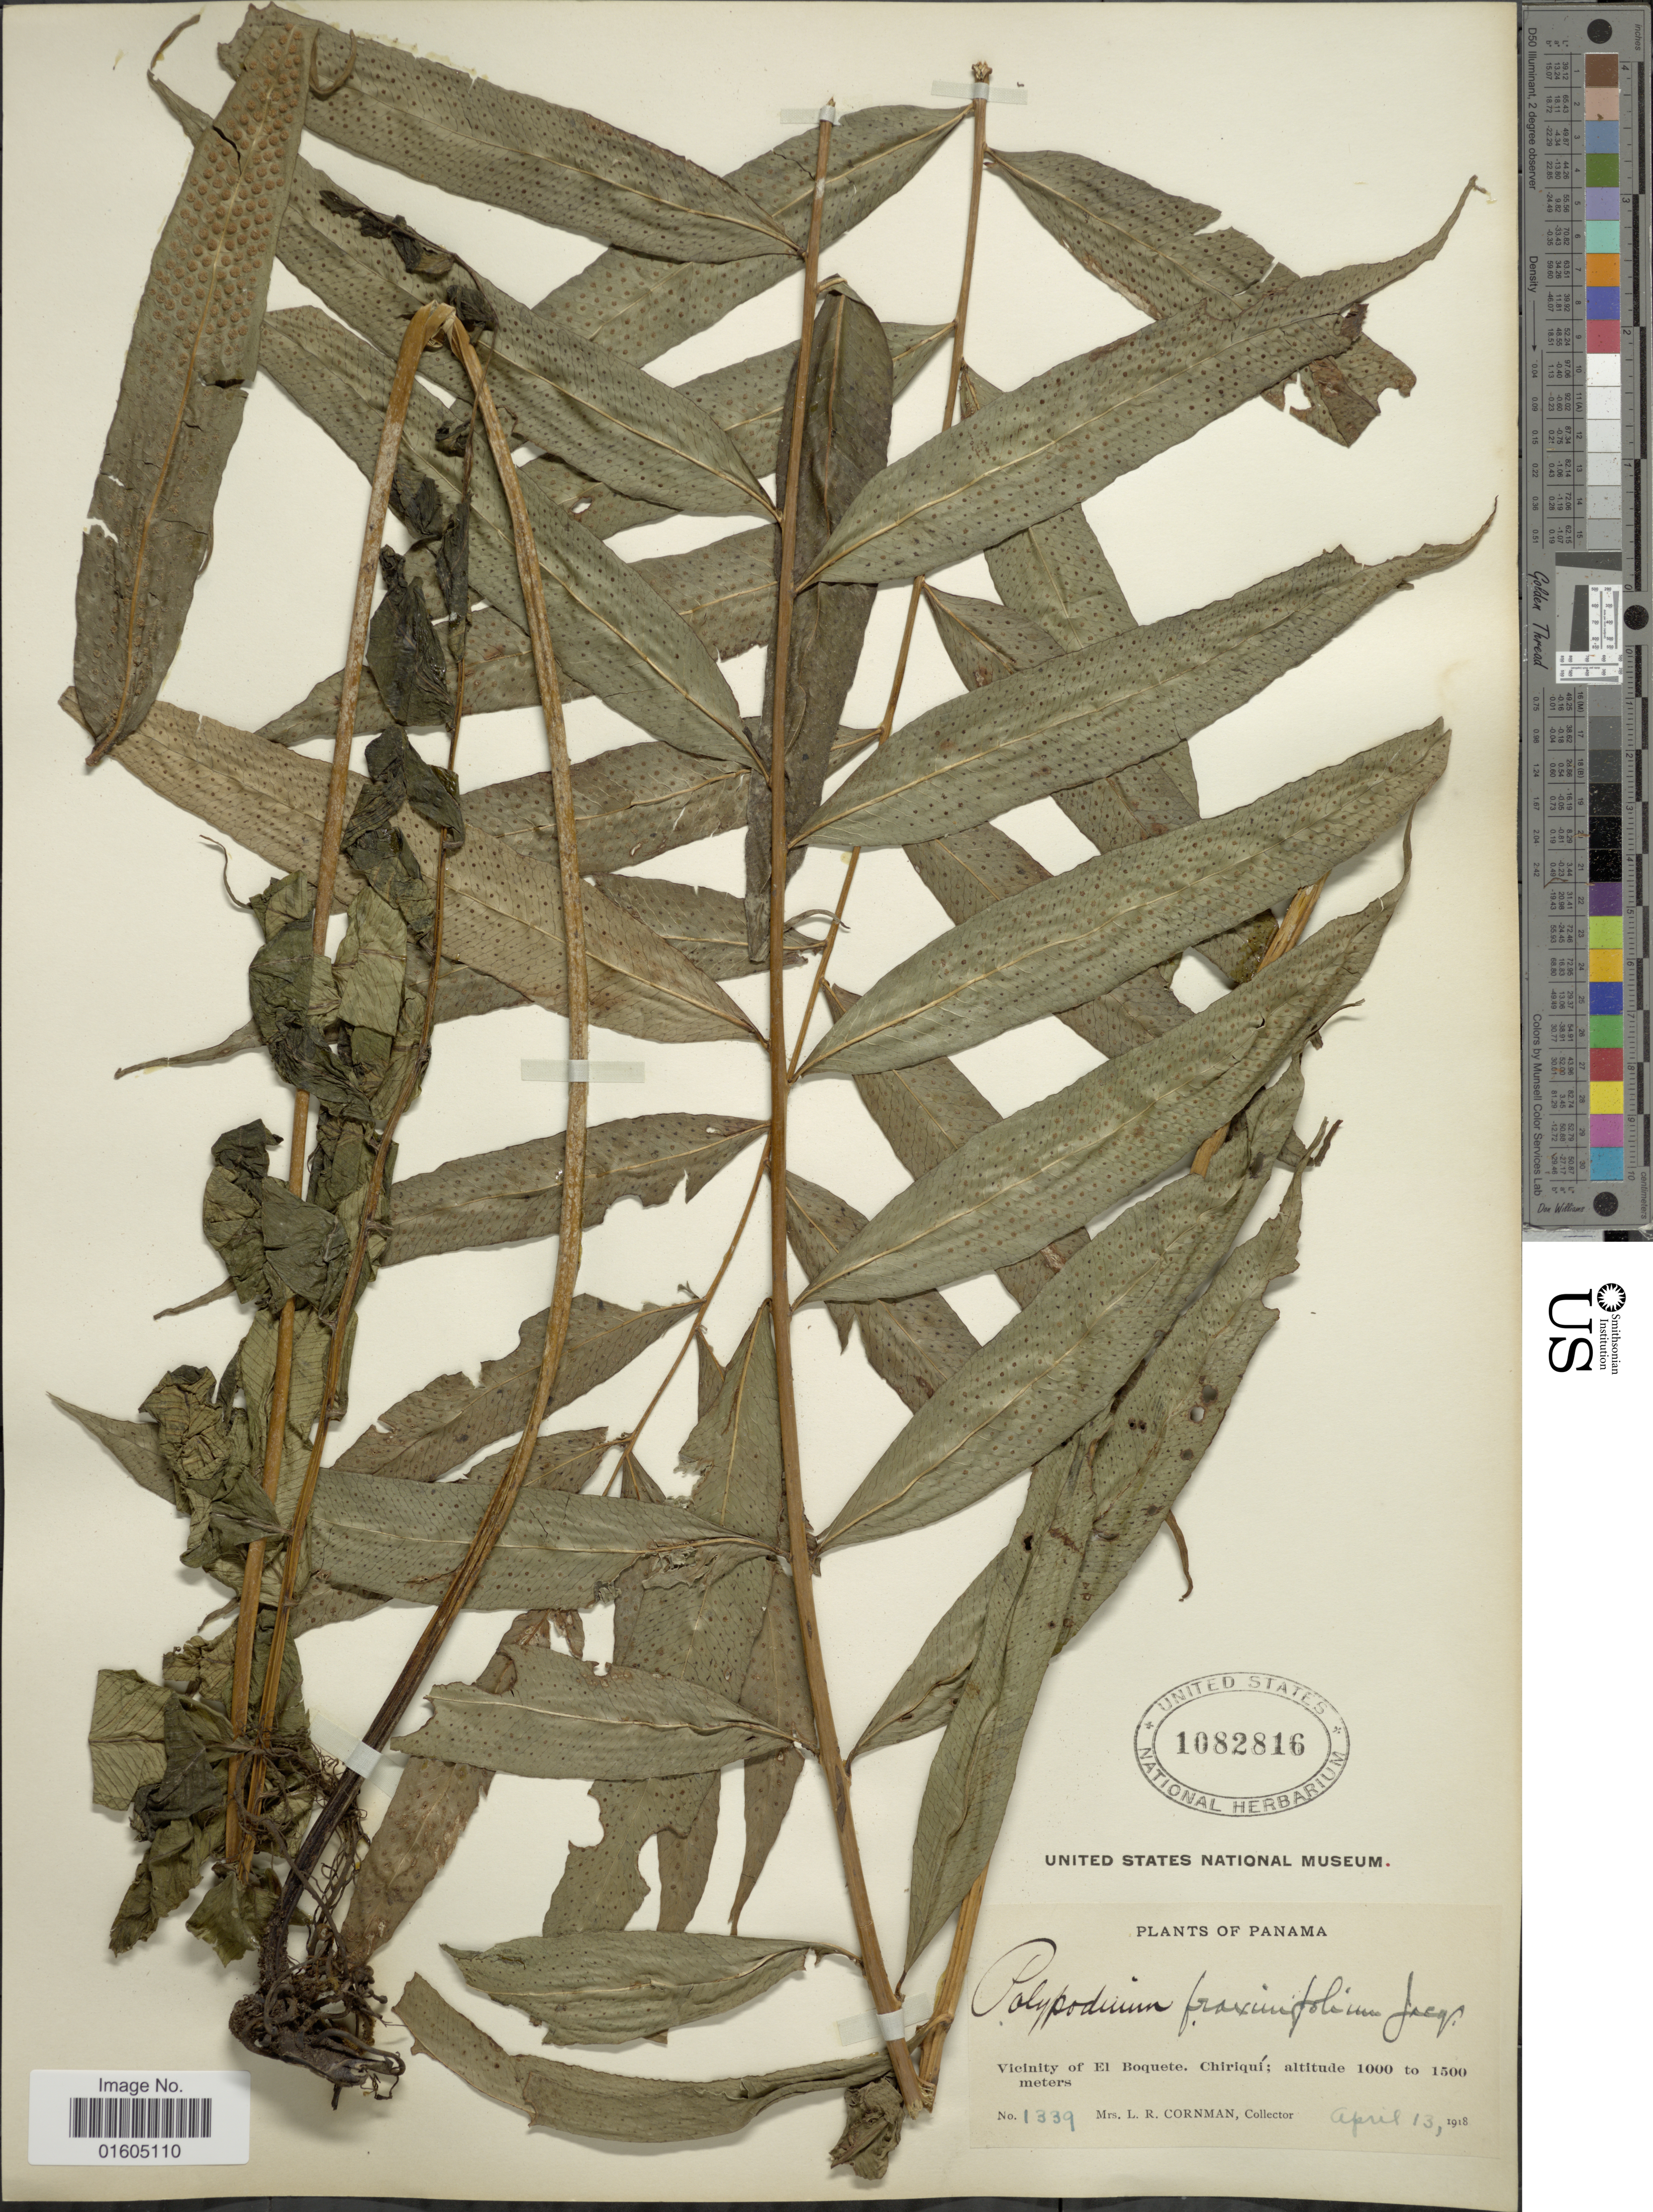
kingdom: Plantae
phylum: Tracheophyta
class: Polypodiopsida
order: Polypodiales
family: Polypodiaceae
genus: Serpocaulon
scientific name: Serpocaulon fraxinifolium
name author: (Jacq.) A.R. Sm.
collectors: L. Cornman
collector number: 1339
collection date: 1918-04-13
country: Panama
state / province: Chiriqui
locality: Panama. Vicinity of El Boquete. Chiriqui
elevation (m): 1000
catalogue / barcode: US 1082816